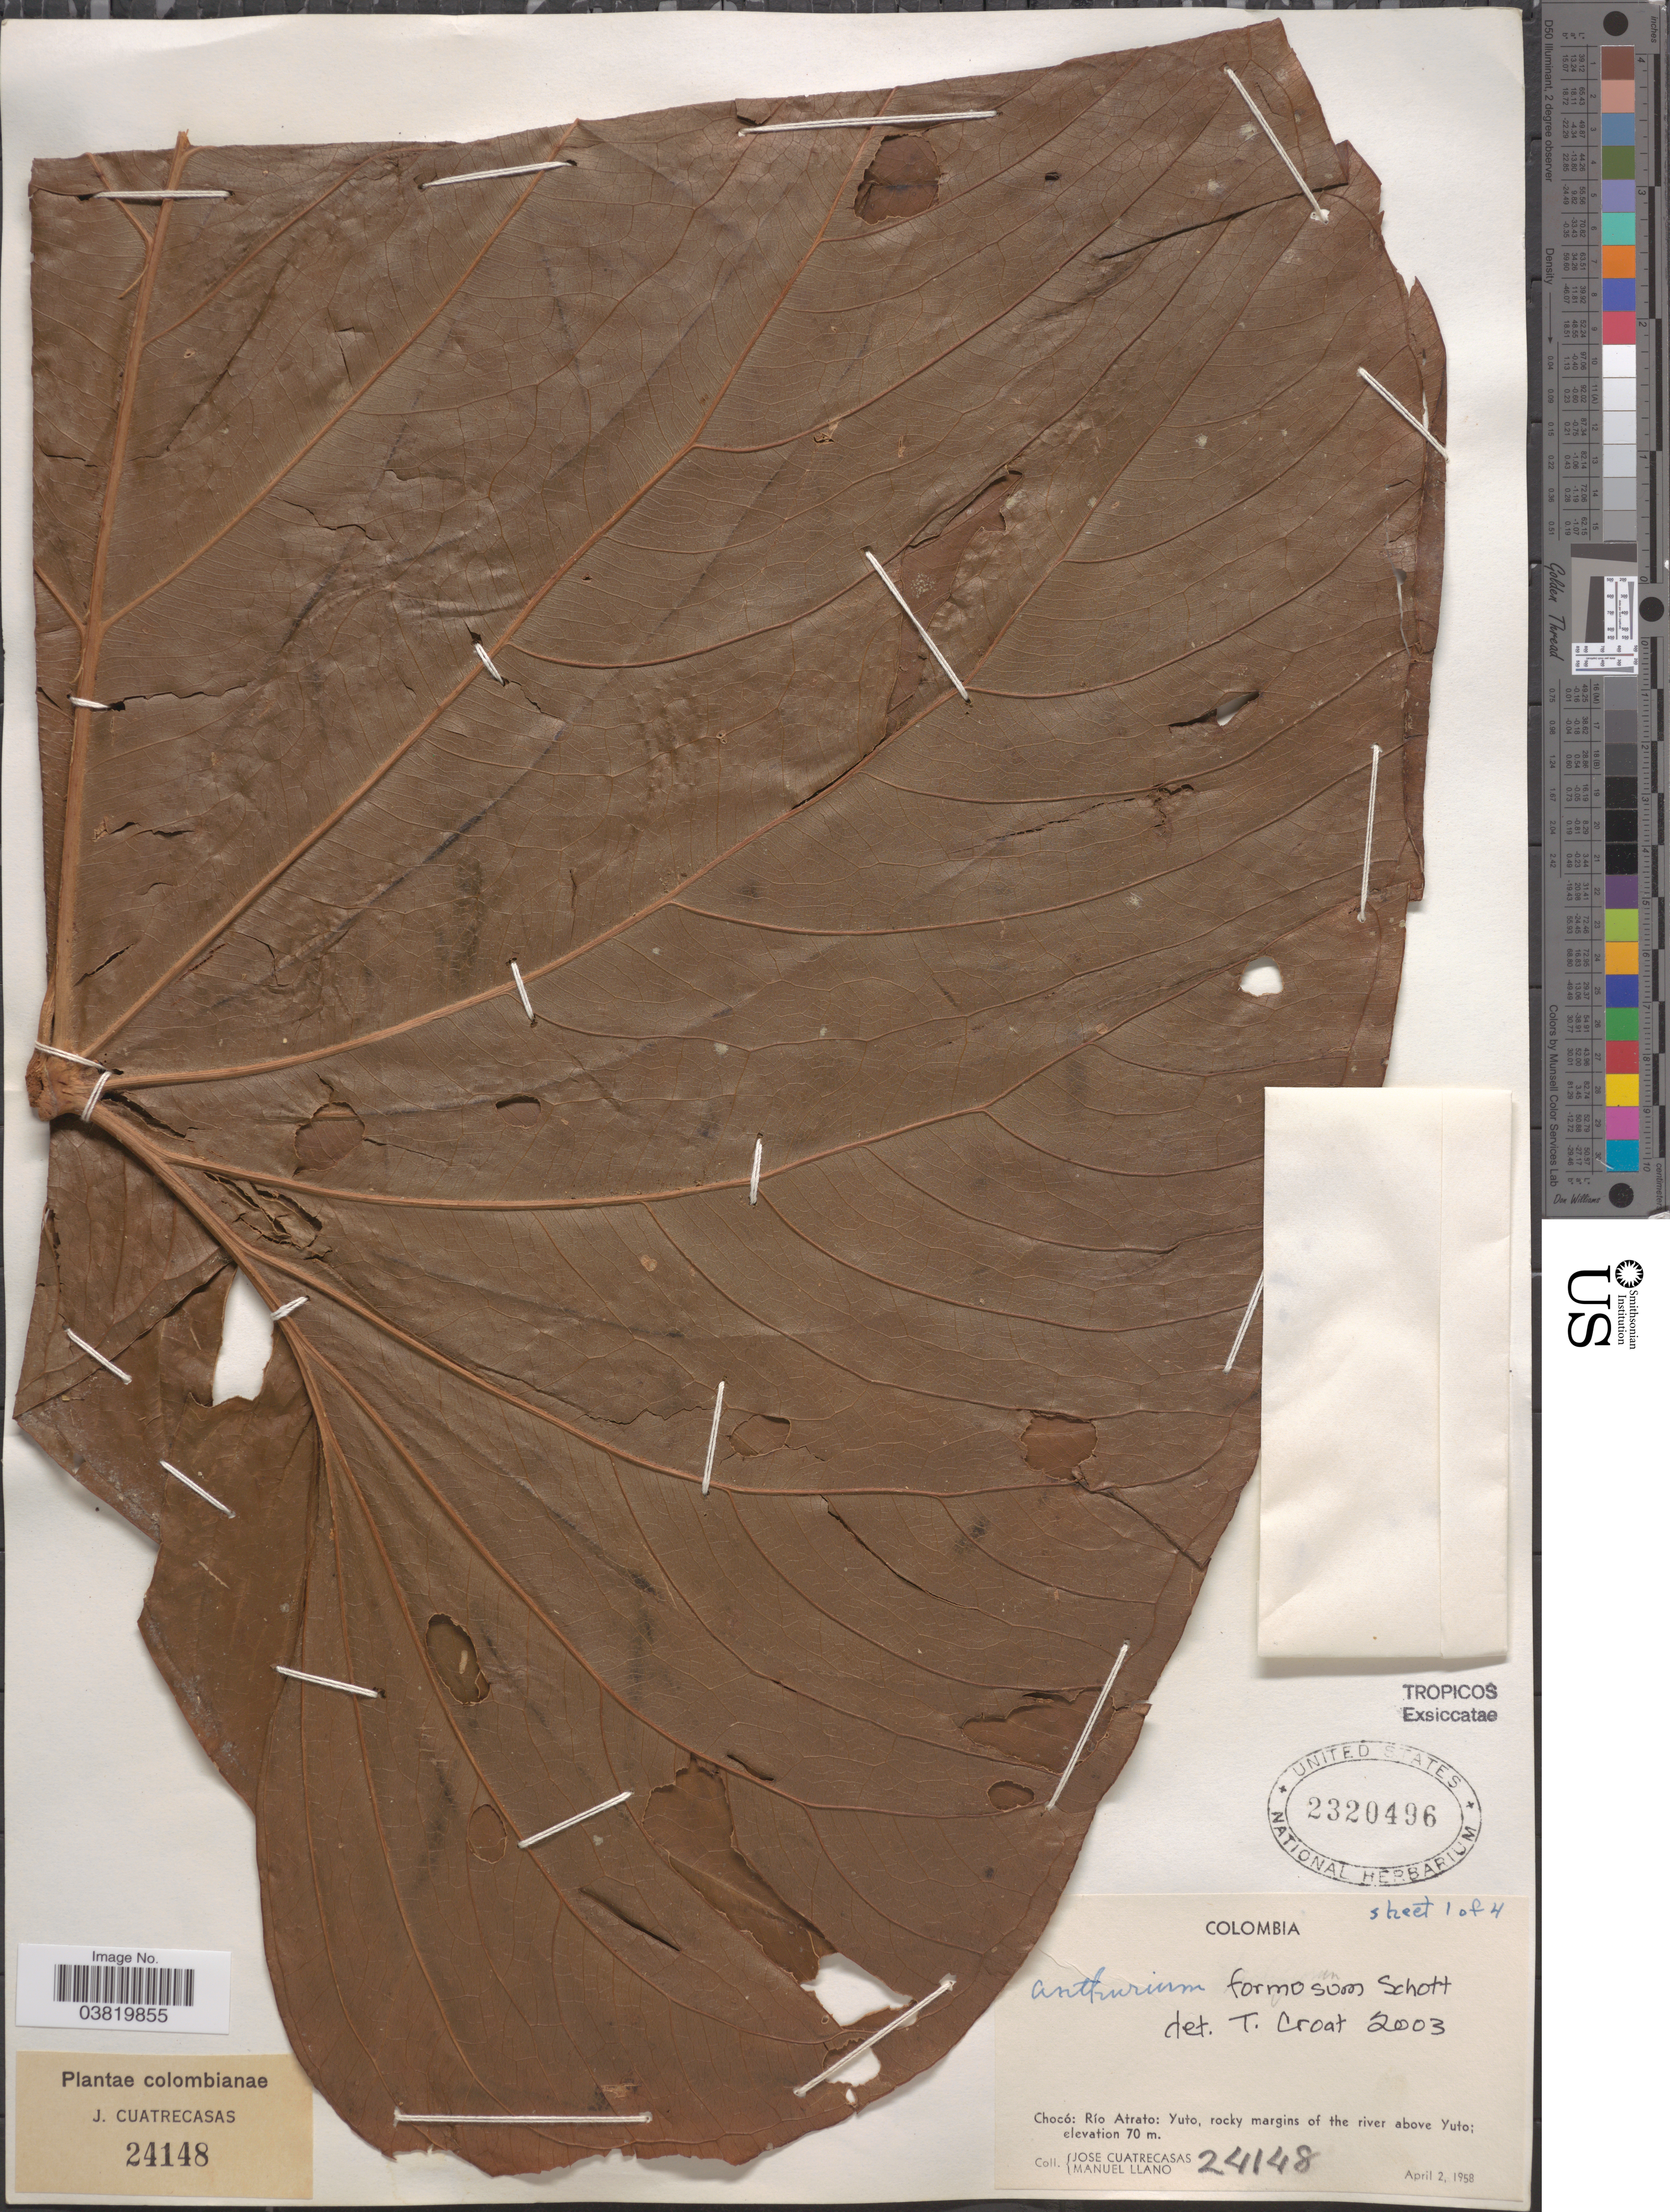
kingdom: Plantae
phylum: Tracheophyta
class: Liliopsida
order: Alismatales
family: Araceae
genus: Anthurium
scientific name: Anthurium formosum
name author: Schott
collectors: J. Cuatrecasas & M. Llano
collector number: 24148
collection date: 1958-04-02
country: Colombia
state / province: Chocó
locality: Río Atrato: Yuto, rocky margins of the river above Yuto.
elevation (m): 70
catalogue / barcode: US 2320496